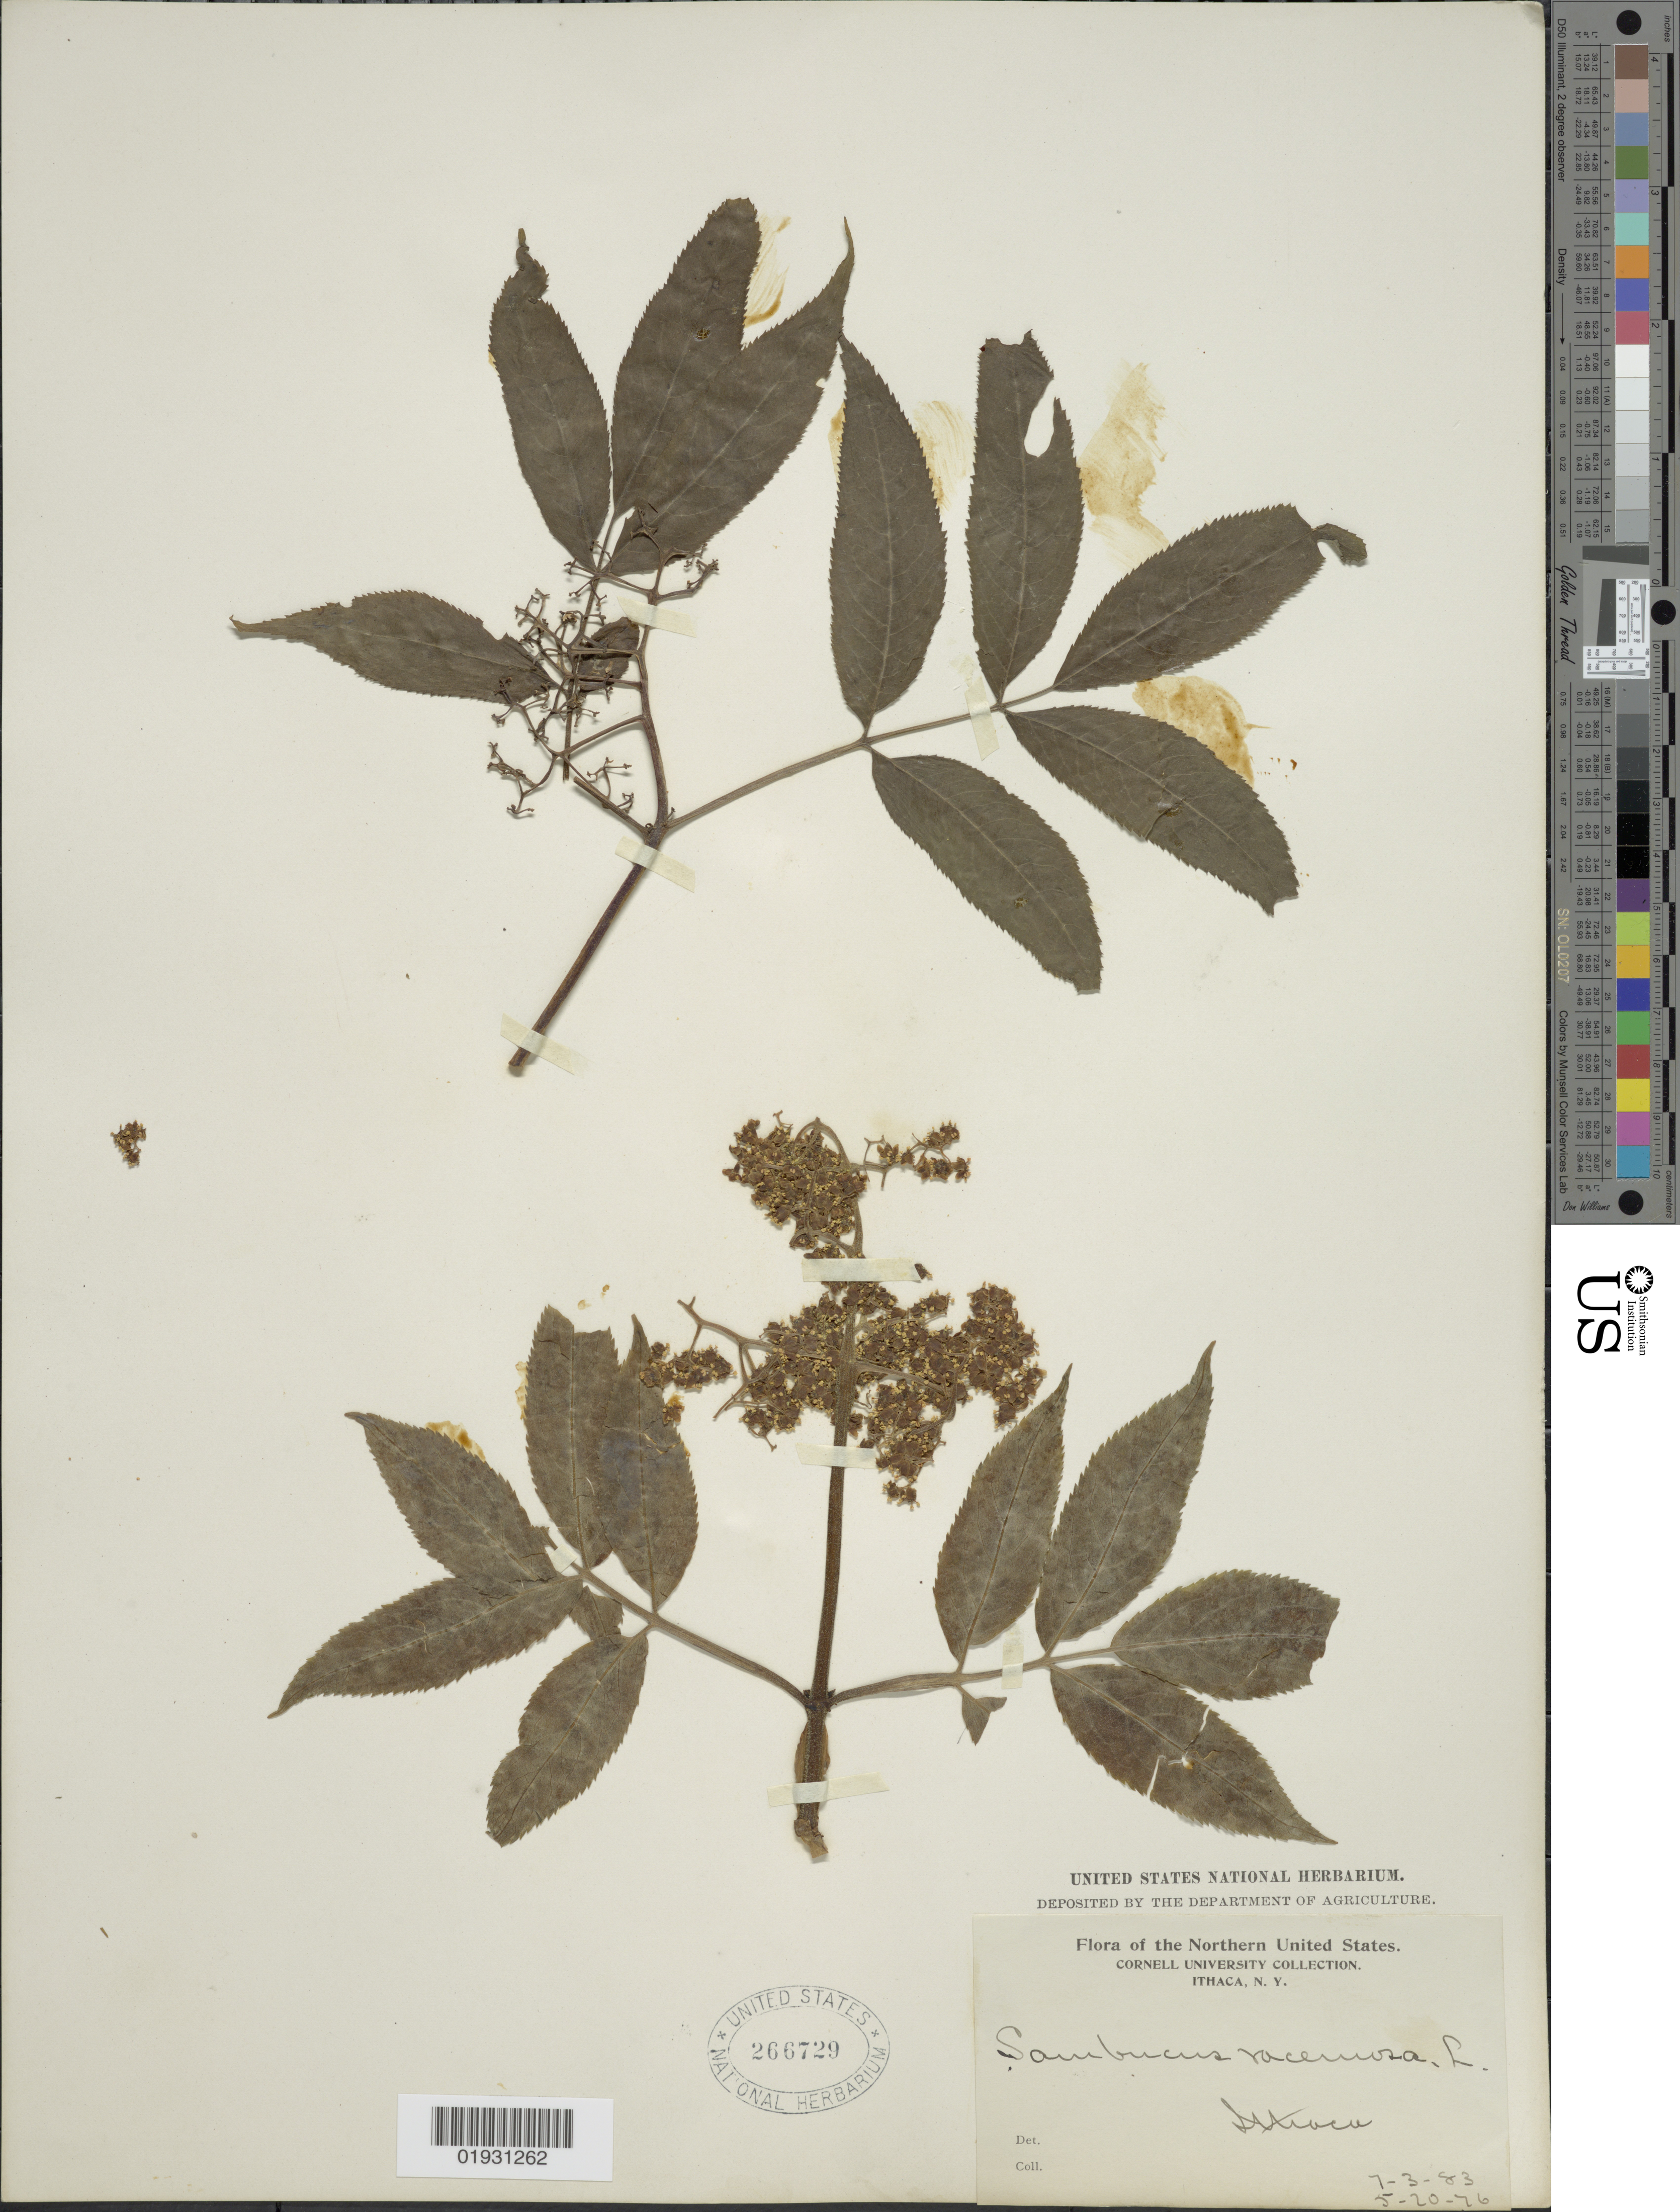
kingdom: Plantae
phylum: Tracheophyta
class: Magnoliopsida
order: Dipsacales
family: Viburnaceae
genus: Sambucus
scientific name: Sambucus racemosa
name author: L.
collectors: Cornell University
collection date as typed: Transcribed d/m/y: 20/5/76 to 3/7/83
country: United States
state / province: New York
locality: Northern United States, Ithaca.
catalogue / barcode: US 266729